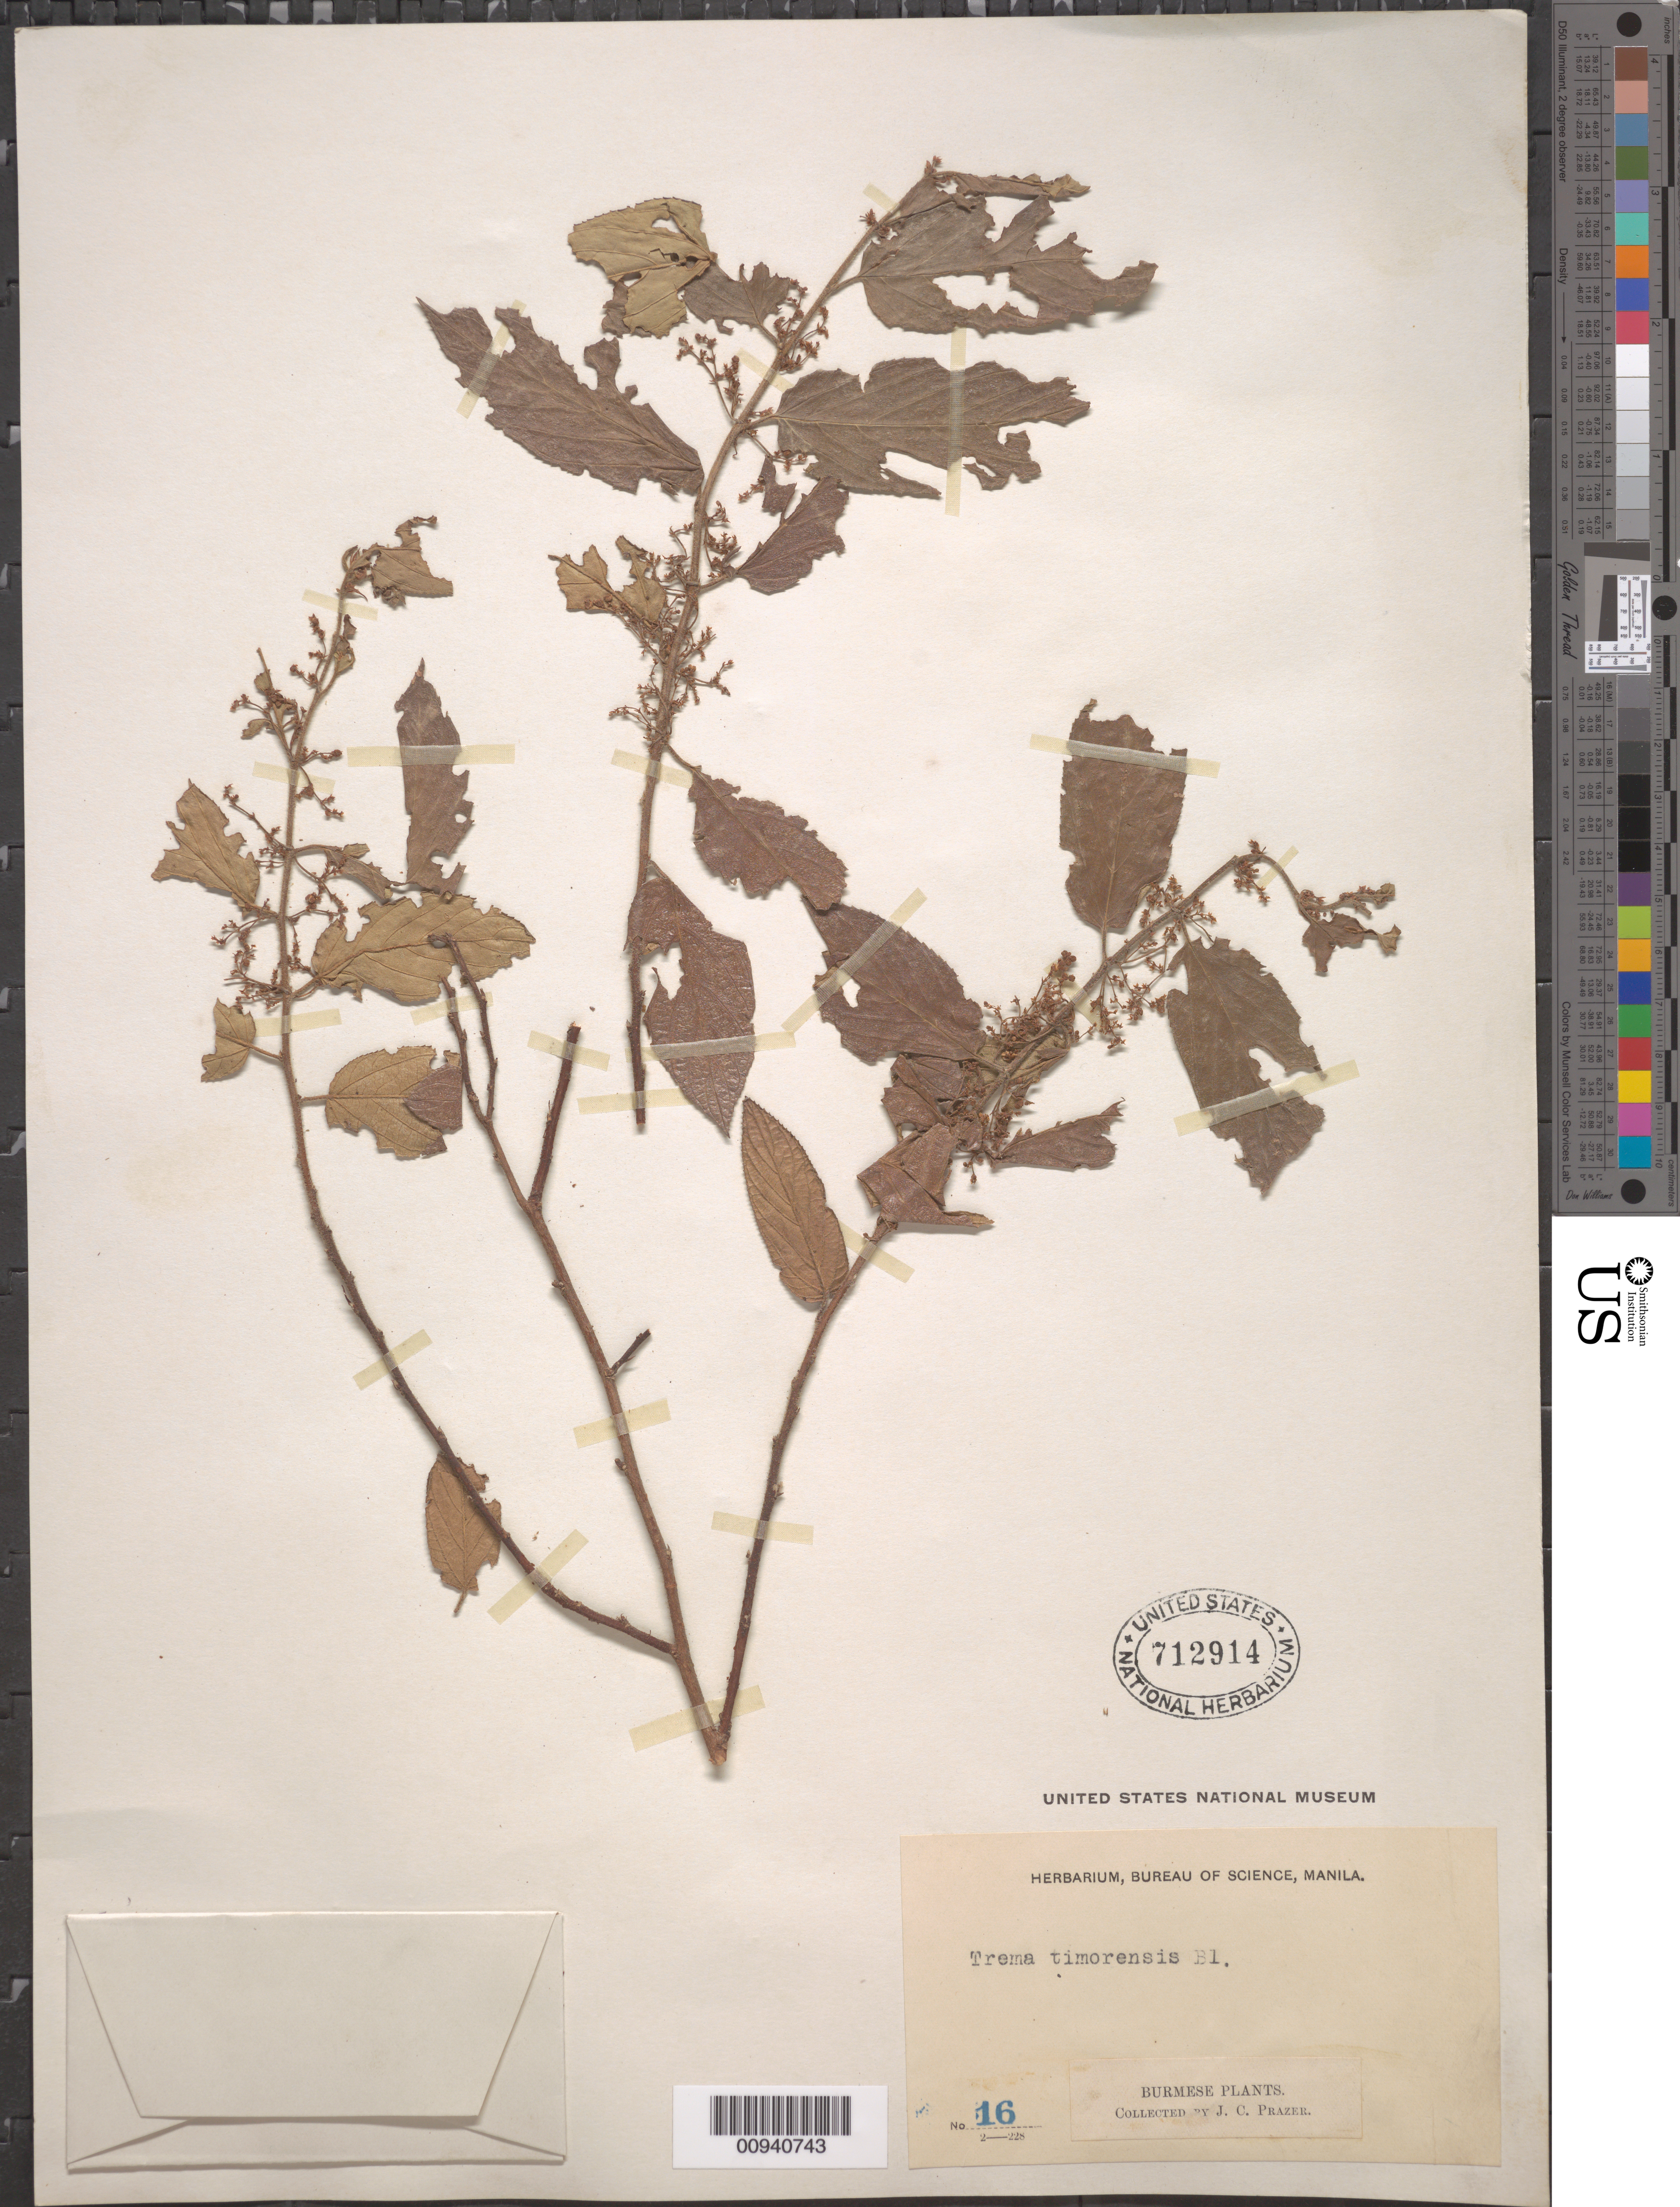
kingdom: Plantae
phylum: Tracheophyta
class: Magnoliopsida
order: Rosales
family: Cannabaceae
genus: Trema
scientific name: Trema timorensis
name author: Blume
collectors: J. Prazer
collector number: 16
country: Myanmar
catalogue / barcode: US 712914